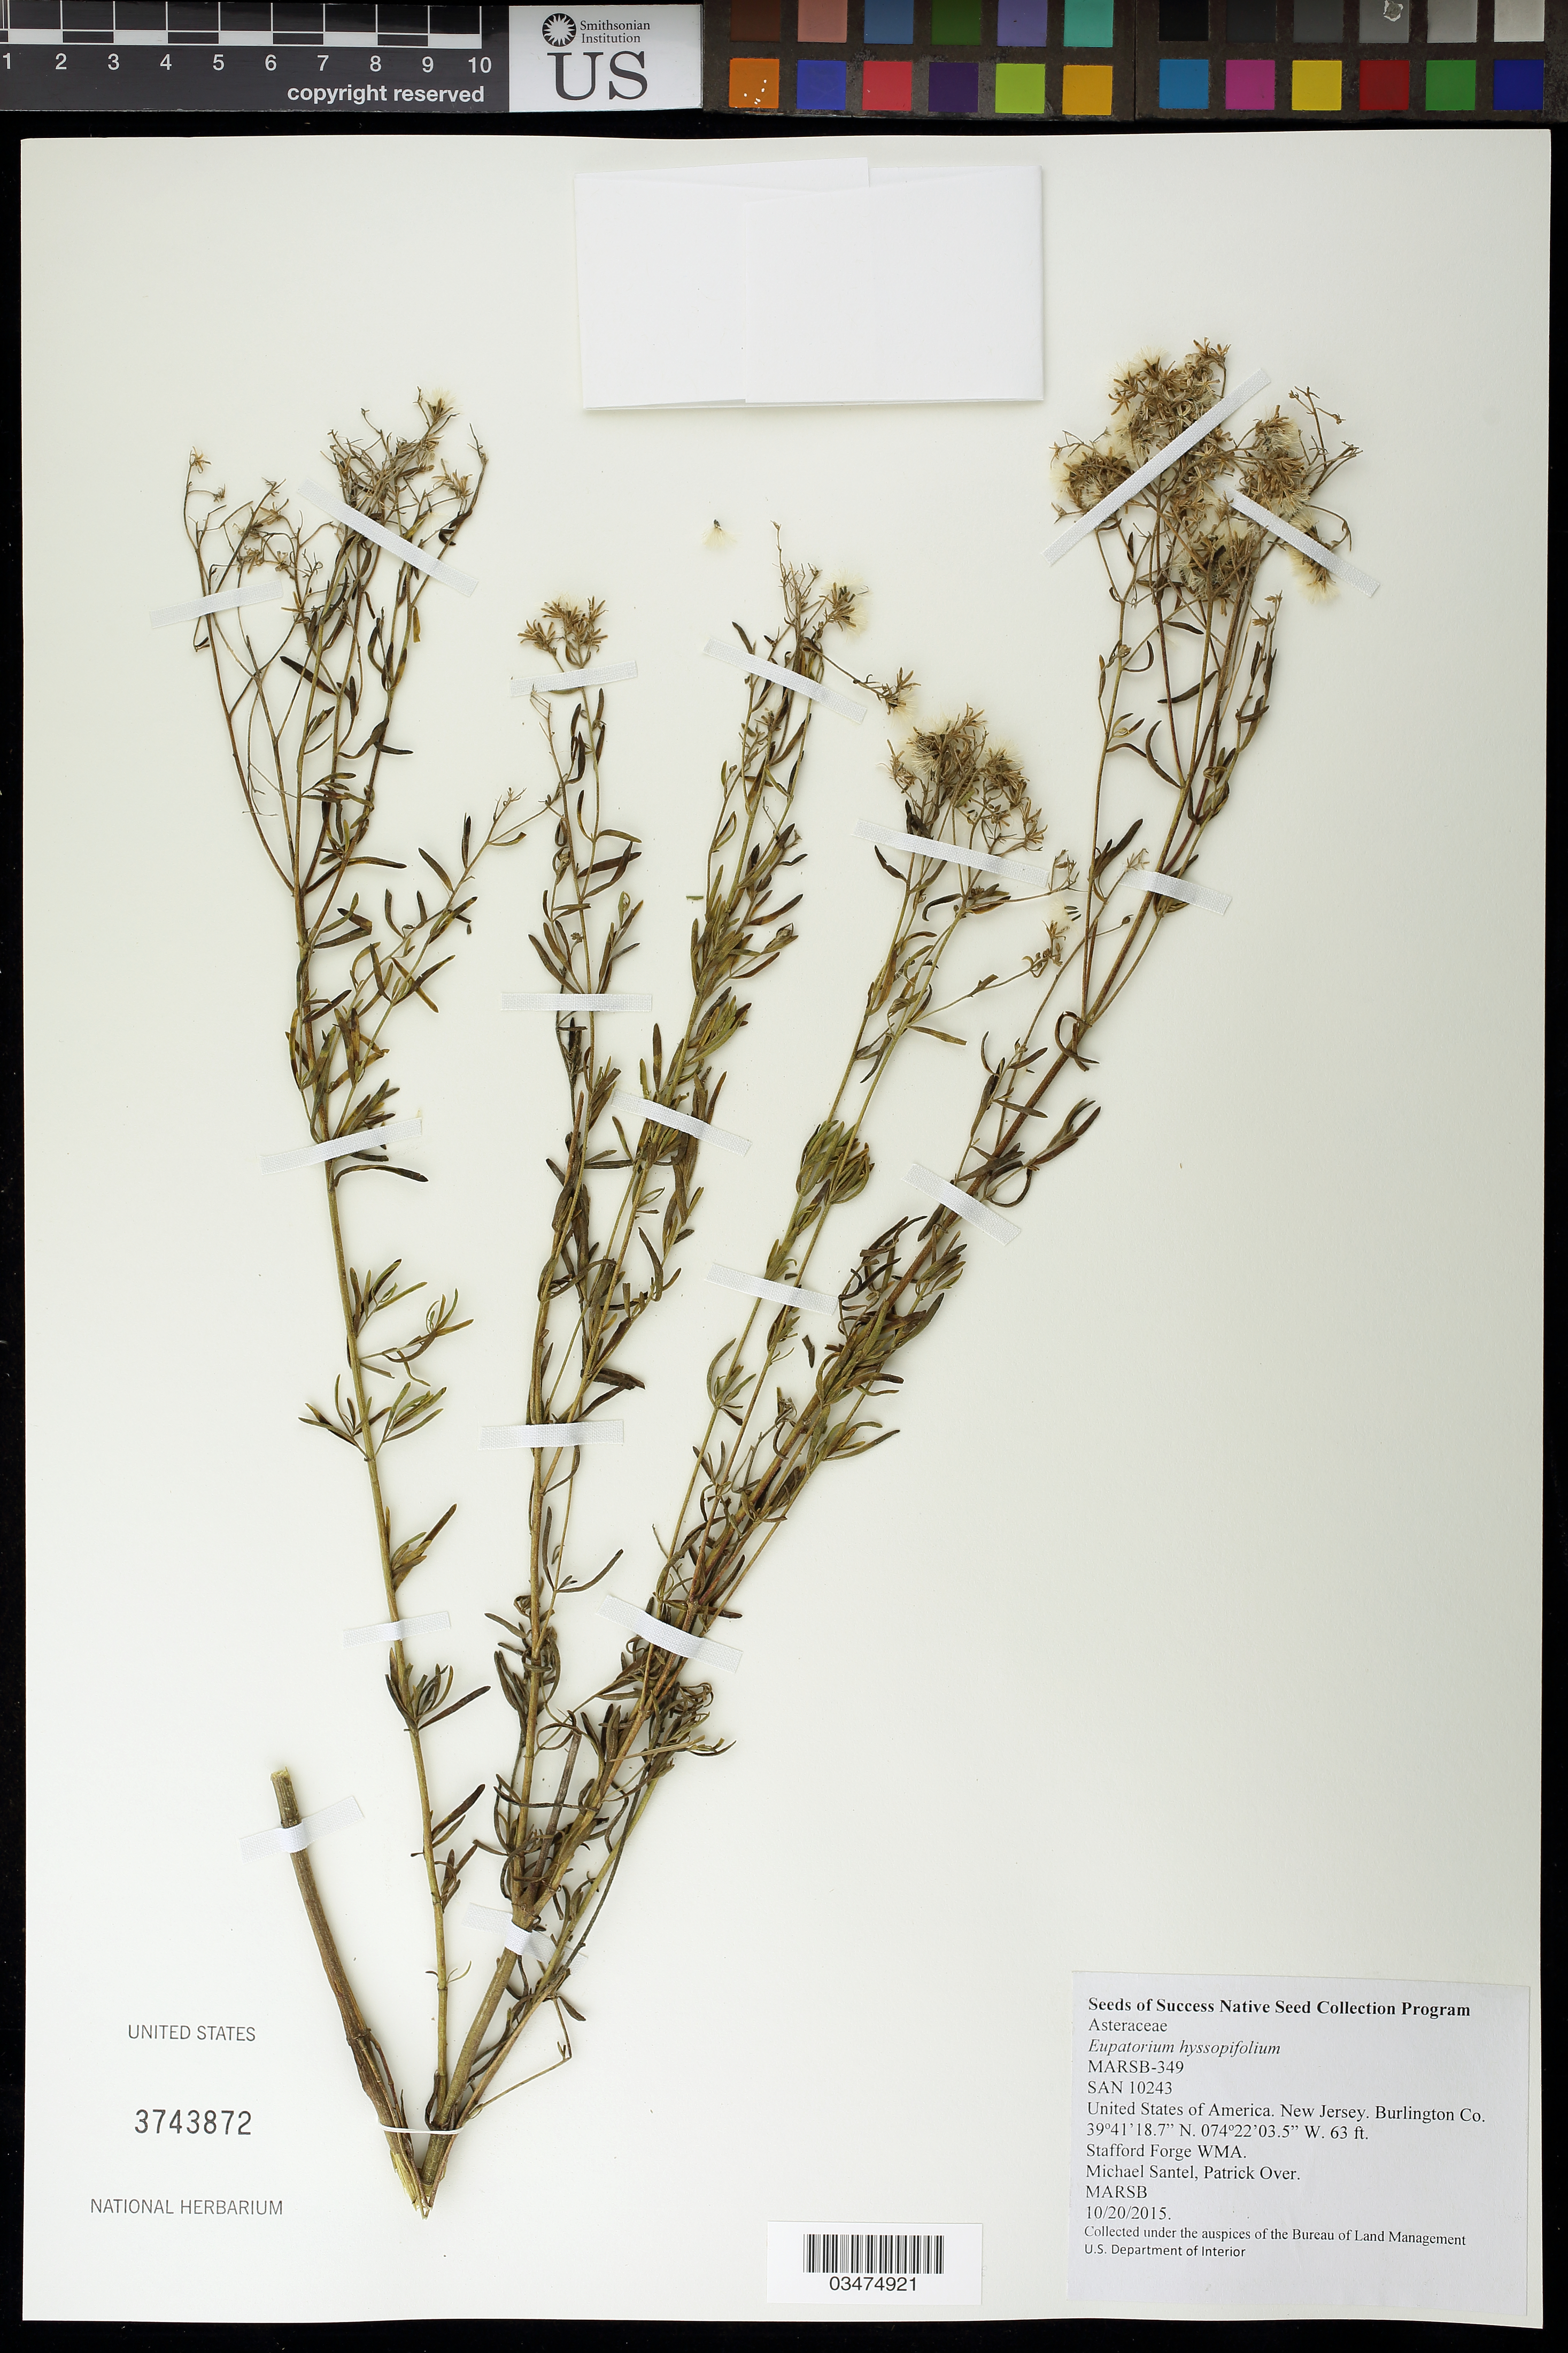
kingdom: Plantae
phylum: Tracheophyta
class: Magnoliopsida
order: Asterales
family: Asteraceae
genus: Eupatorium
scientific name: Eupatorium hyssopifolium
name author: L.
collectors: M. Santel & P. Over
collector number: MARSB-349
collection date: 2015-10-20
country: United States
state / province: New Jersey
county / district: Burlington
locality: Stafford Forge Wildlife Management Area, Fields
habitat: Pine Openings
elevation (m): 19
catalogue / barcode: US 3743872